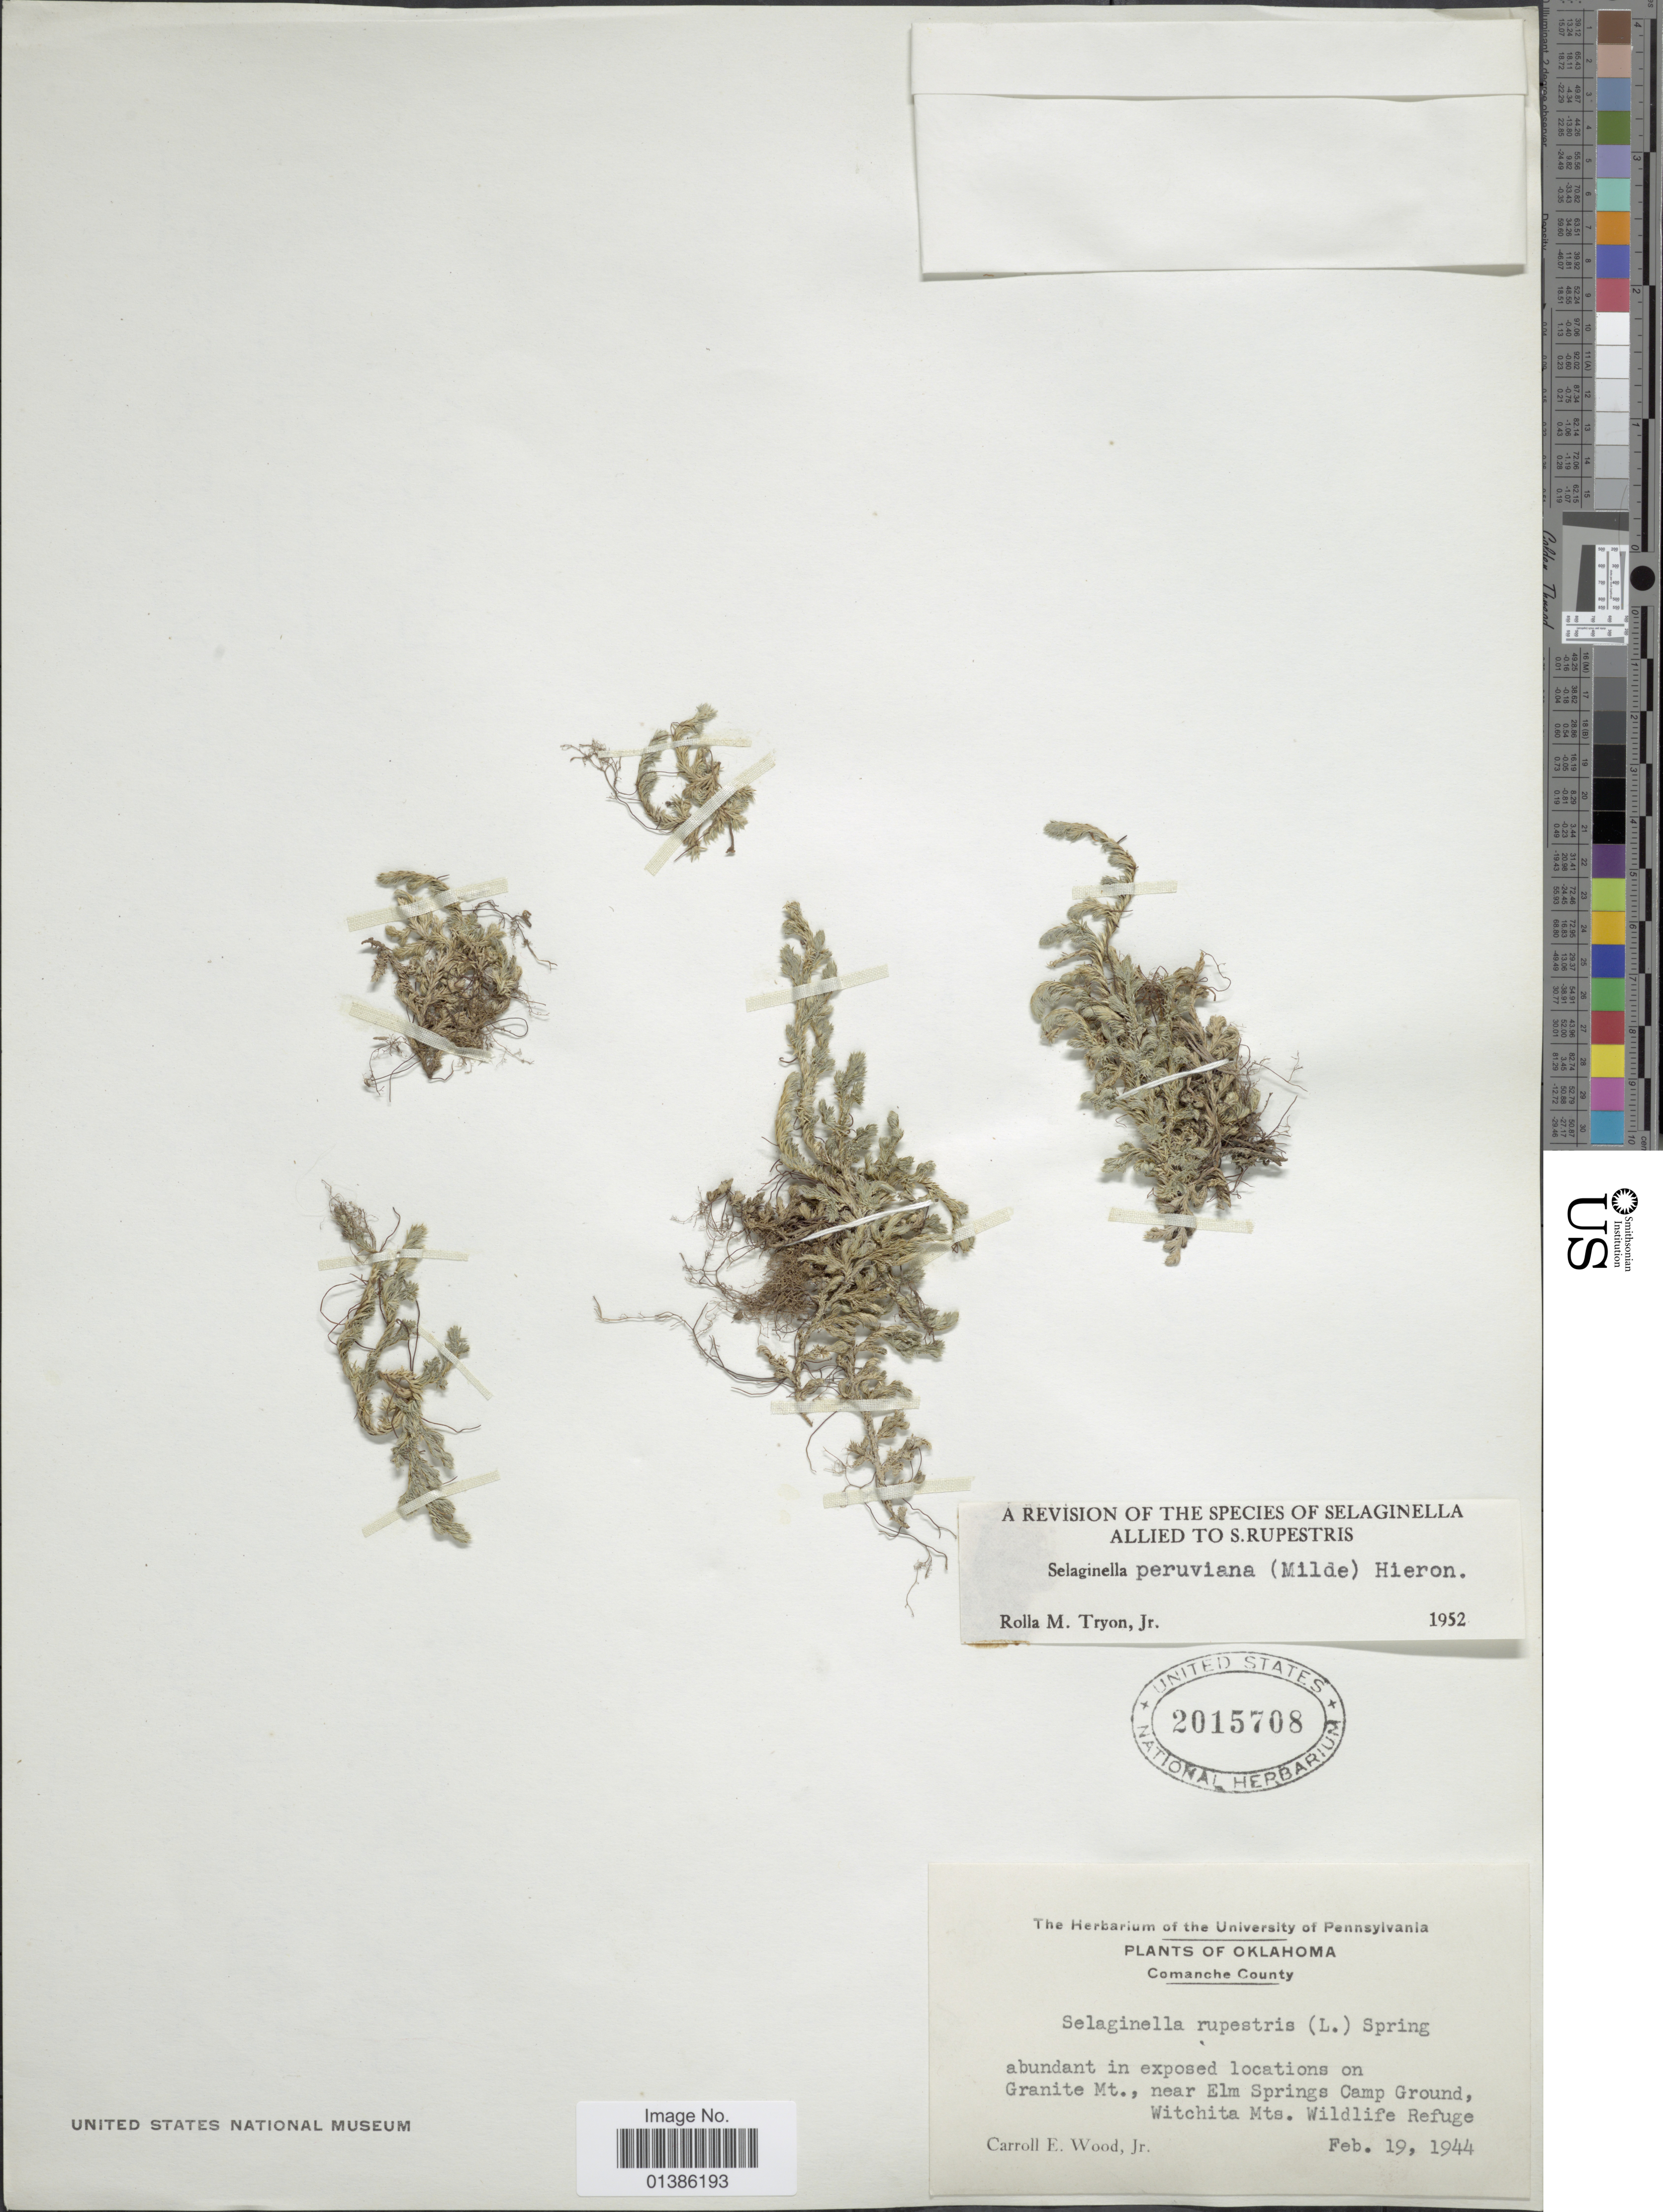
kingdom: Plantae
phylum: Tracheophyta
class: Lycopodiopsida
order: Selaginellales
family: Selaginellaceae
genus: Selaginella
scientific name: Selaginella peruviana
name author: (Milde) Hieron.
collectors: C. Wood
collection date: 1944-02-19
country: United States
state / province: Oklahoma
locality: Comanche County. Abundant in exposed locations on Granite Mt., near Elm Springs Camp Ground, Witchita Mts. Wildlife Refuge.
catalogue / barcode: US 2015708